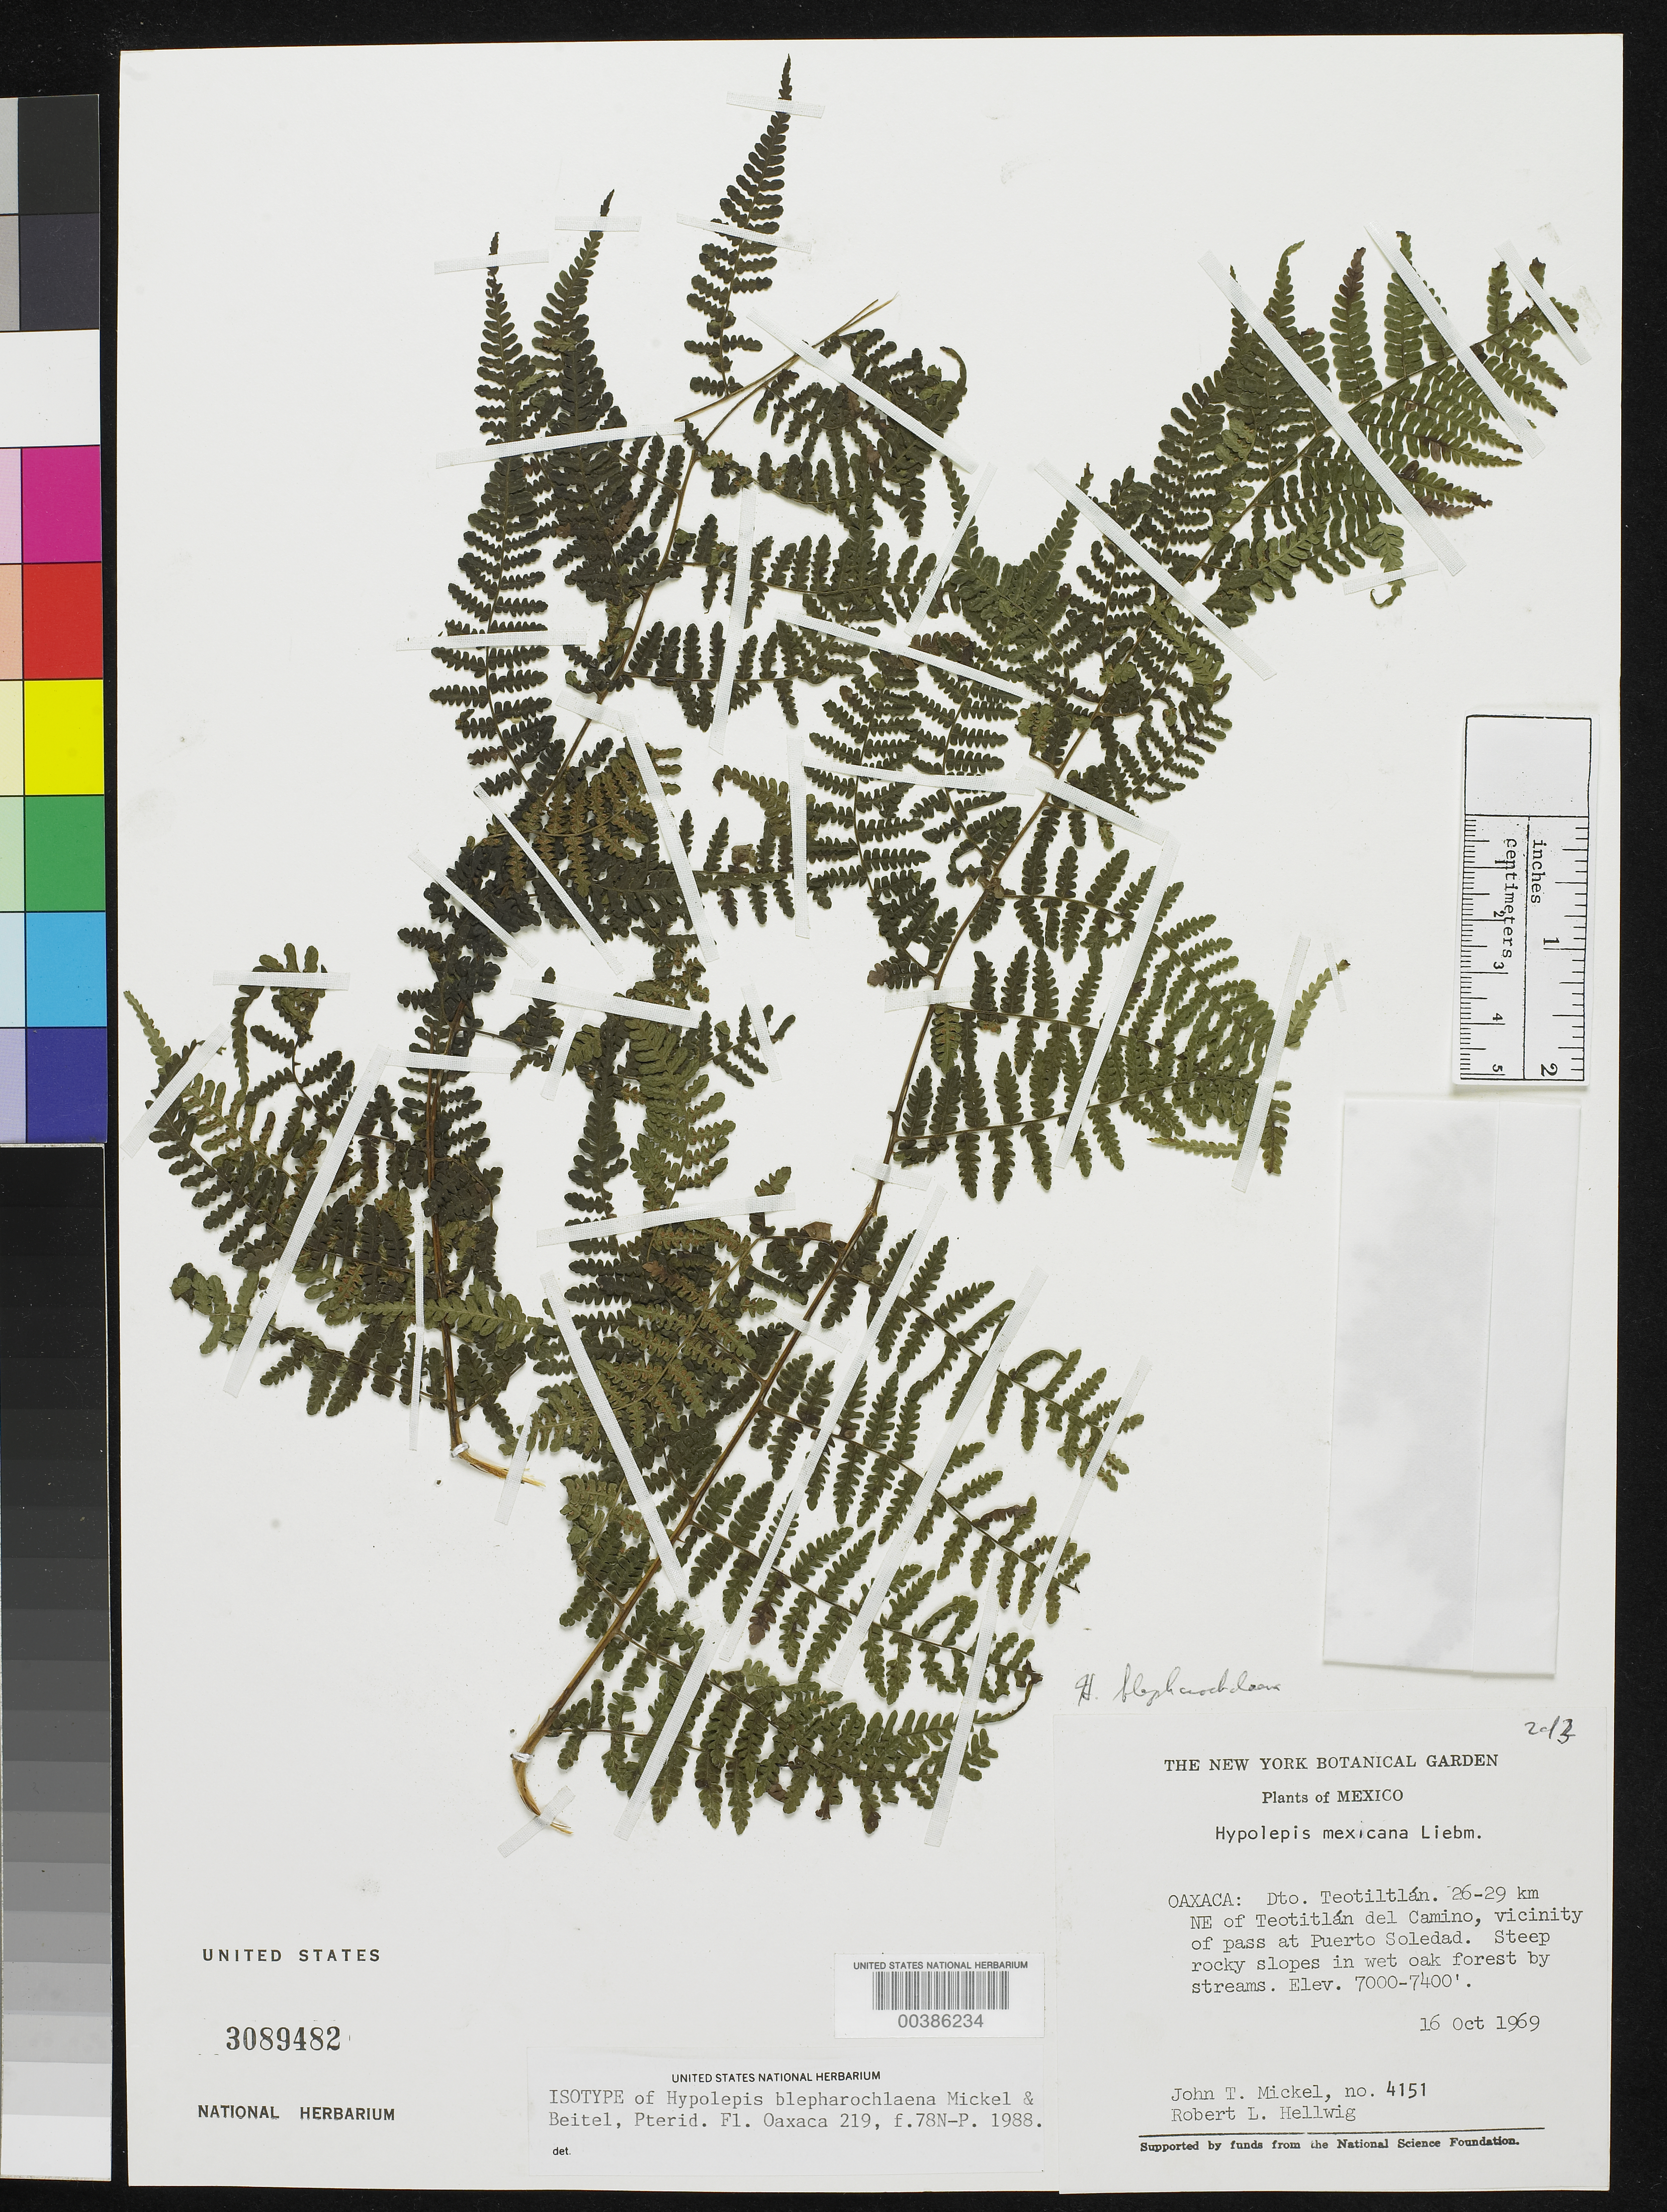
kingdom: Plantae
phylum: Tracheophyta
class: Polypodiopsida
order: Polypodiales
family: Dennstaedtiaceae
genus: Hypolepis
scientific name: Hypolepis blepharochlaena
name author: Mickel & Beitel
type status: Isotype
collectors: J. T. Mickel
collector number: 4151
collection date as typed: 16 Oct 1969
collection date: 1969-10-16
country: Mexico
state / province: Oaxaca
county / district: Teotiltlan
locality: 26-29 km NE of Teotitlan del Camino, vicinity of pass at Puerto Soledad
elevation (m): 2134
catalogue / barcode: US 3089482